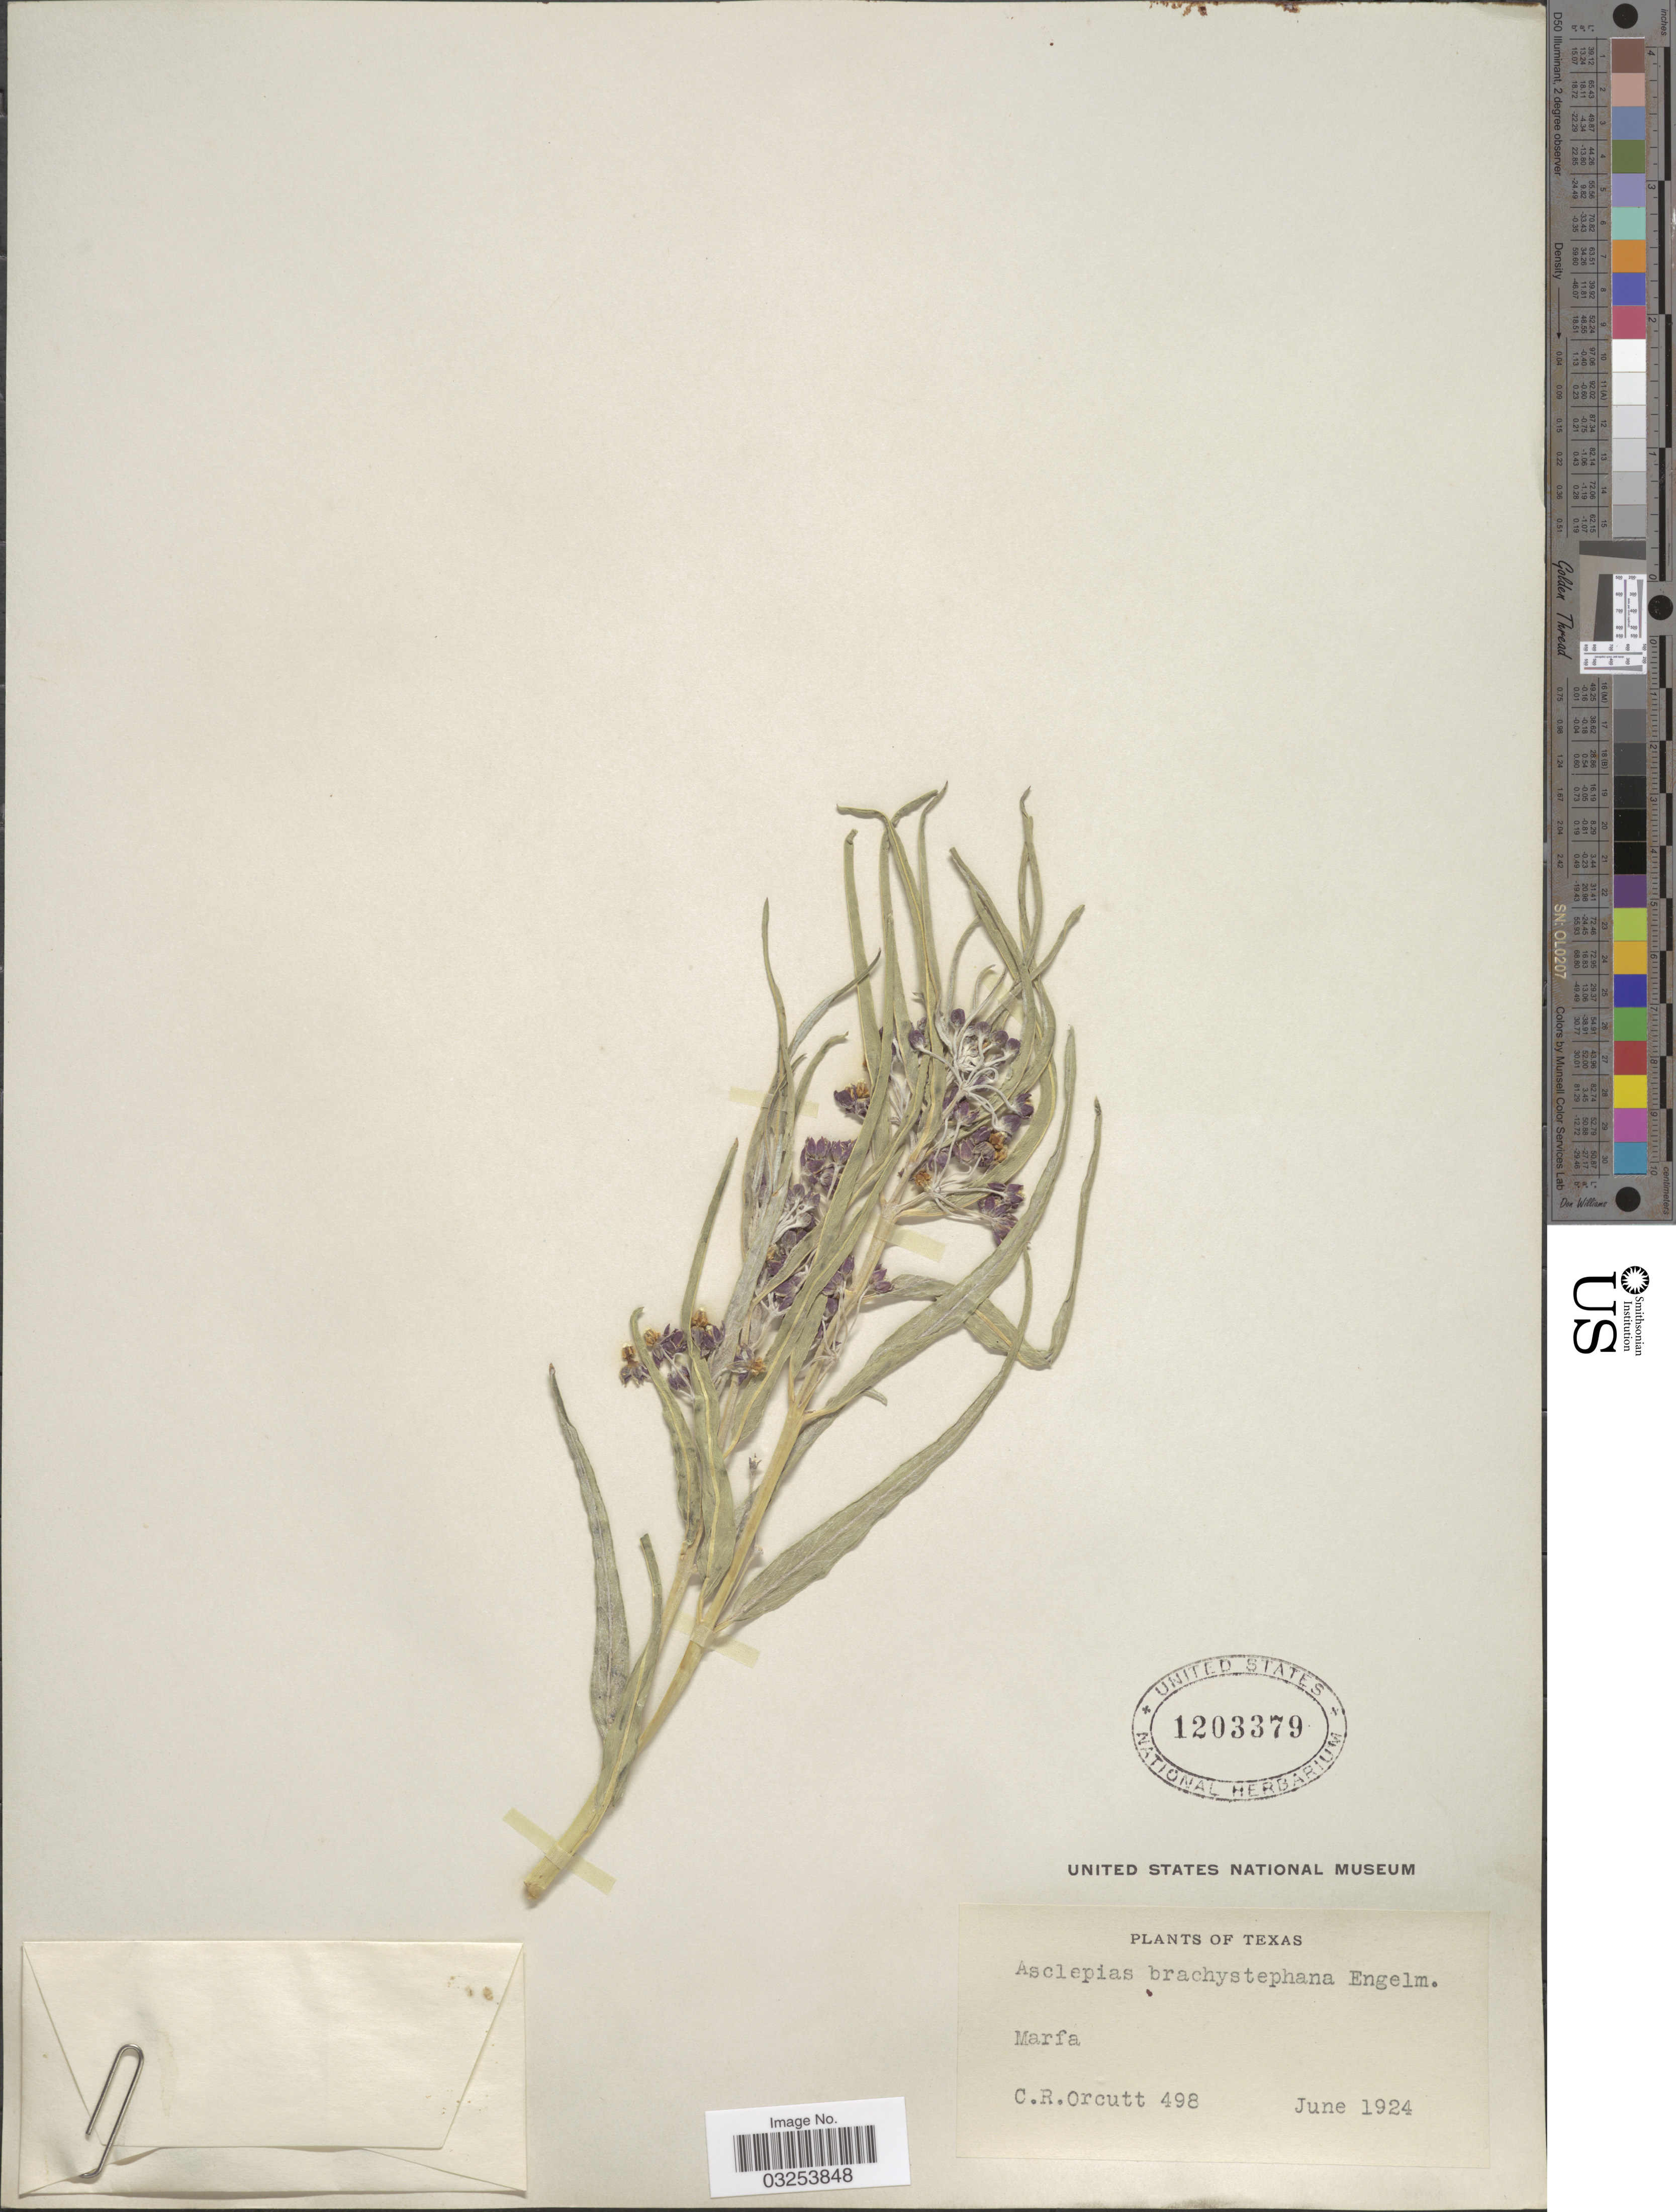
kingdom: Plantae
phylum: Tracheophyta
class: Magnoliopsida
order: Gentianales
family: Apocynaceae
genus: Asclepias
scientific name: Asclepias brachystephana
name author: Engelm. ex Torr.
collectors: C. R. Orcutt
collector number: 498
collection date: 1924-06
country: United States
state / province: Texas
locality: Marfa.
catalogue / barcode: US 1203379